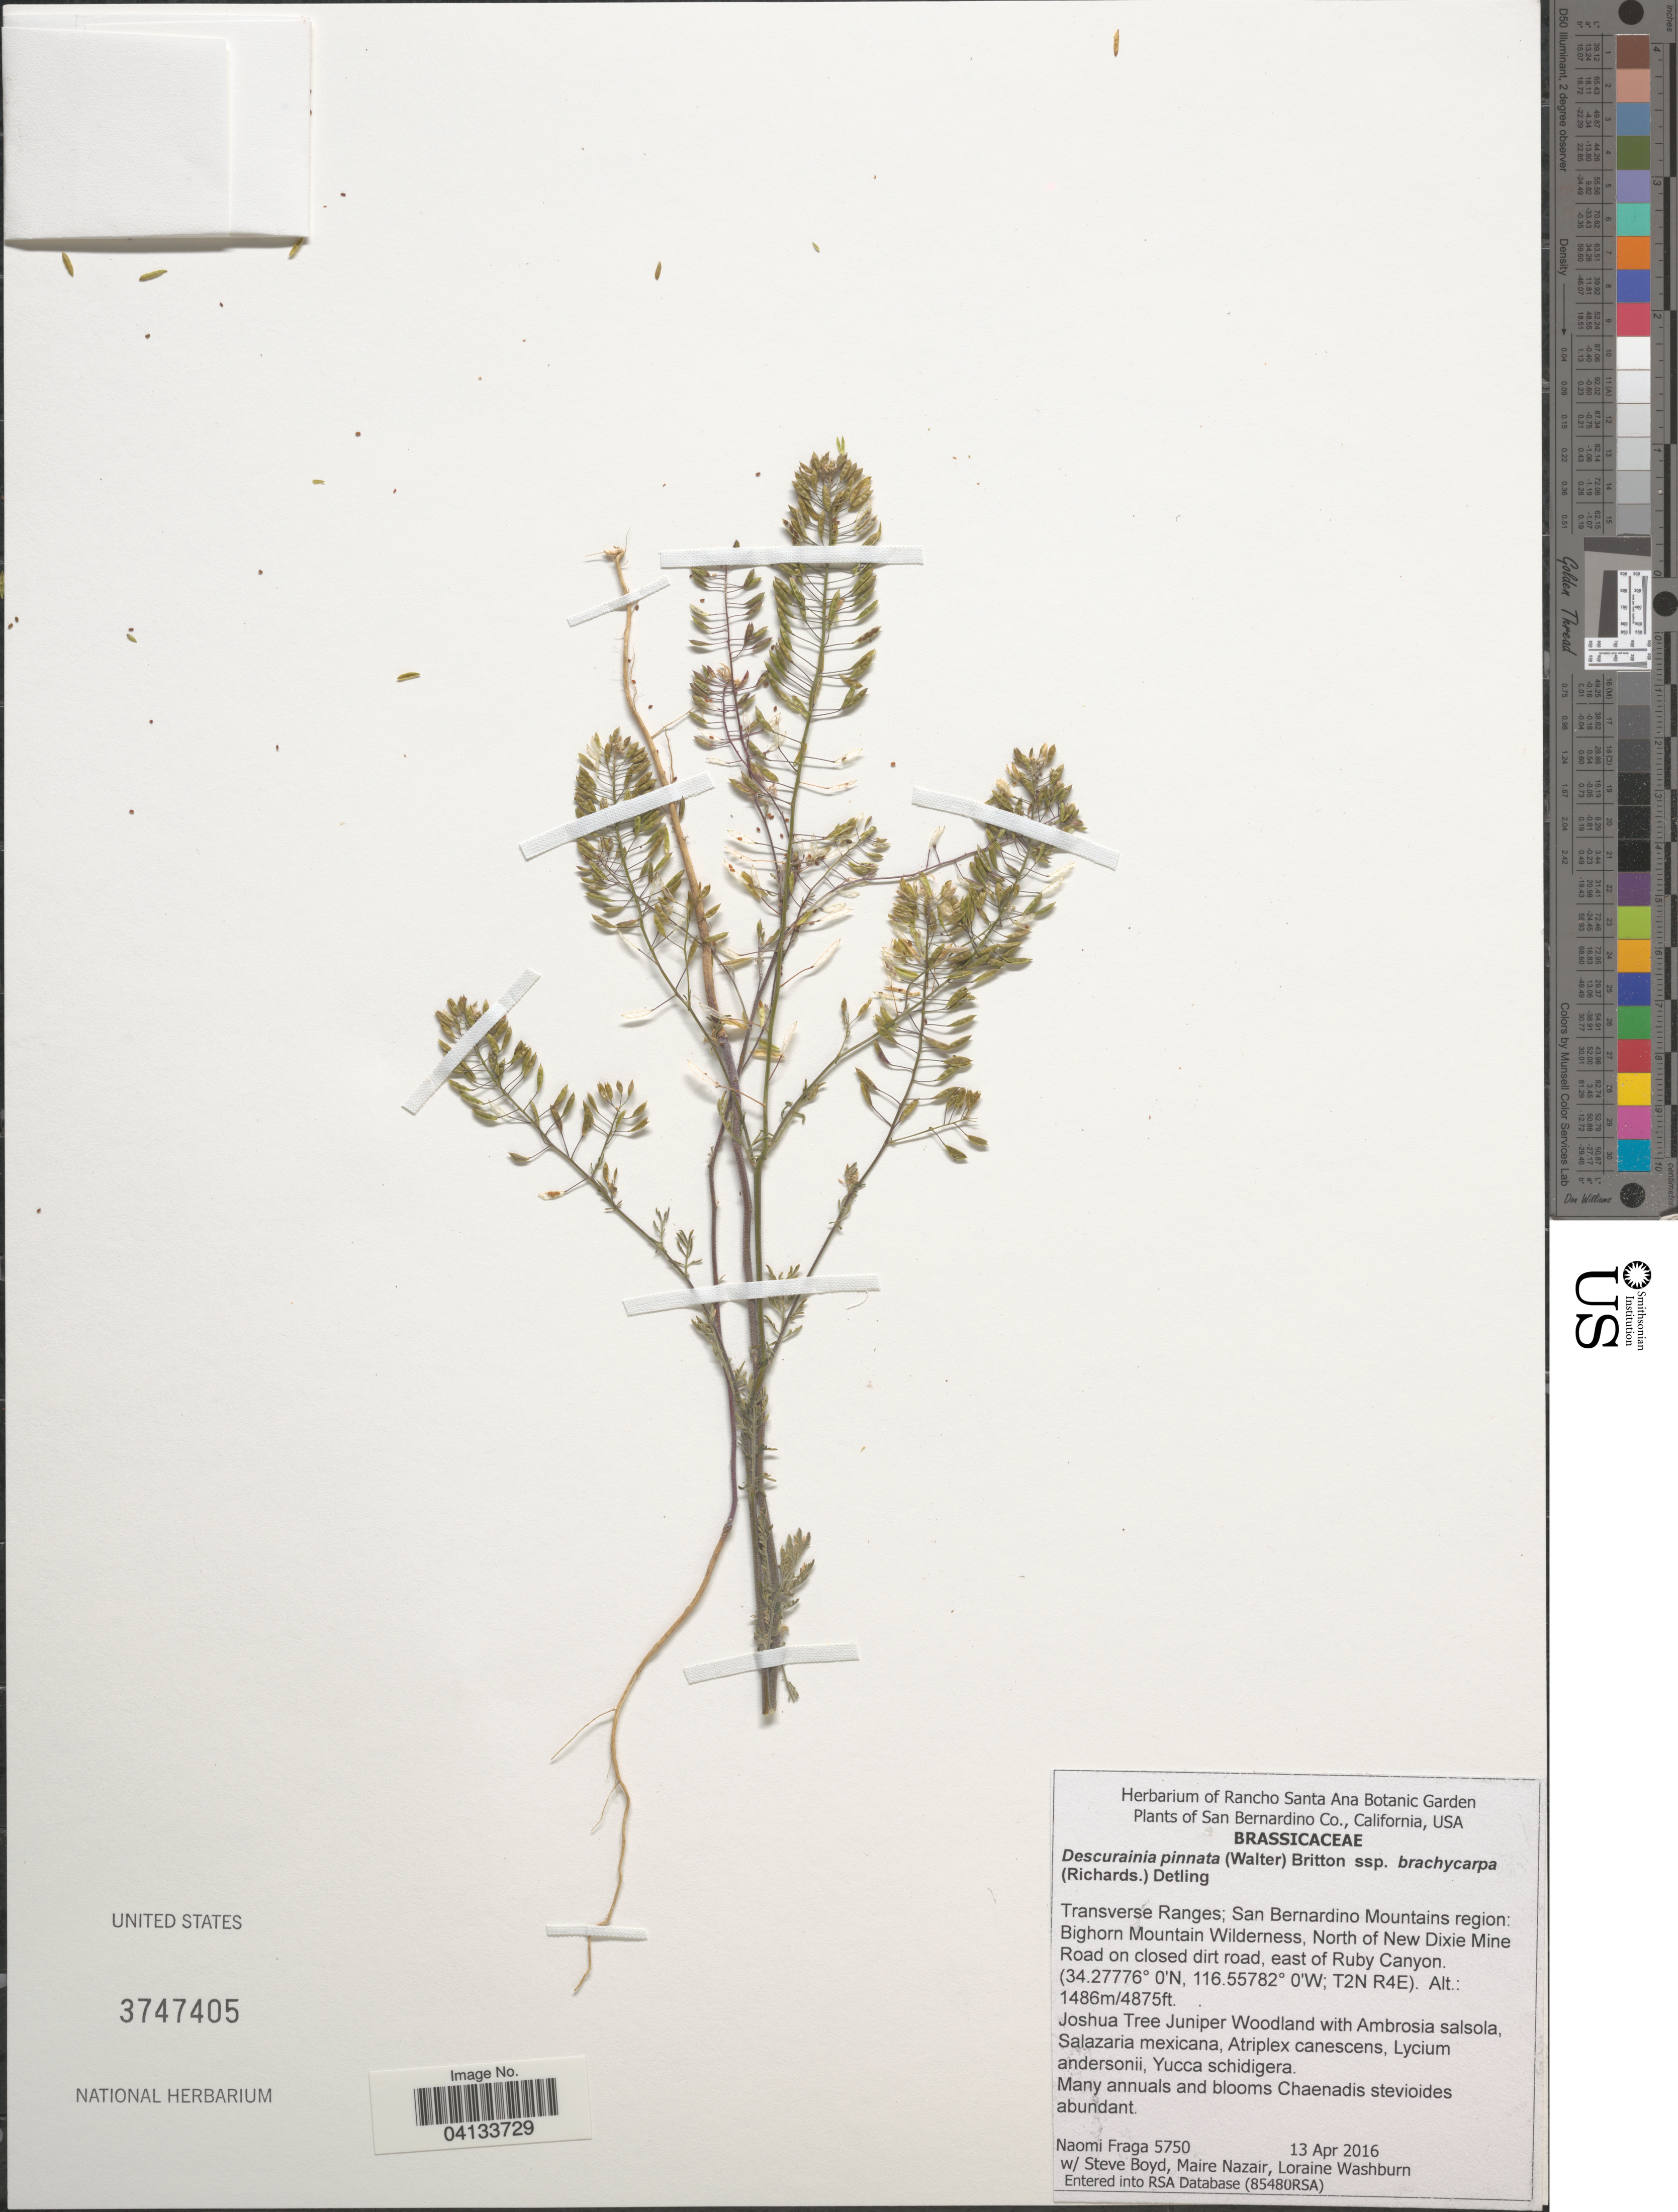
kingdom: Plantae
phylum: Tracheophyta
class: Magnoliopsida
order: Brassicales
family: Brassicaceae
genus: Descurainia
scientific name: Descurainia pinnata subsp. brachycarpa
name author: (Richardson) Detling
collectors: N. Fraga, S. Boyd, M. Nazair & L. Washburn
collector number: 5750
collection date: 2016-04-13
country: United States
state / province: California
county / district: San Bernardino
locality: San Bernardino Co. Transverse Ranges; San Bernardino Mountains region: Bighorn Mountain Wilderness, North of New Dixie Mine Road on closed dirt road, east of Ruby Canyon. (T2N R4E).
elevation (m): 1486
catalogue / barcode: US 3747405